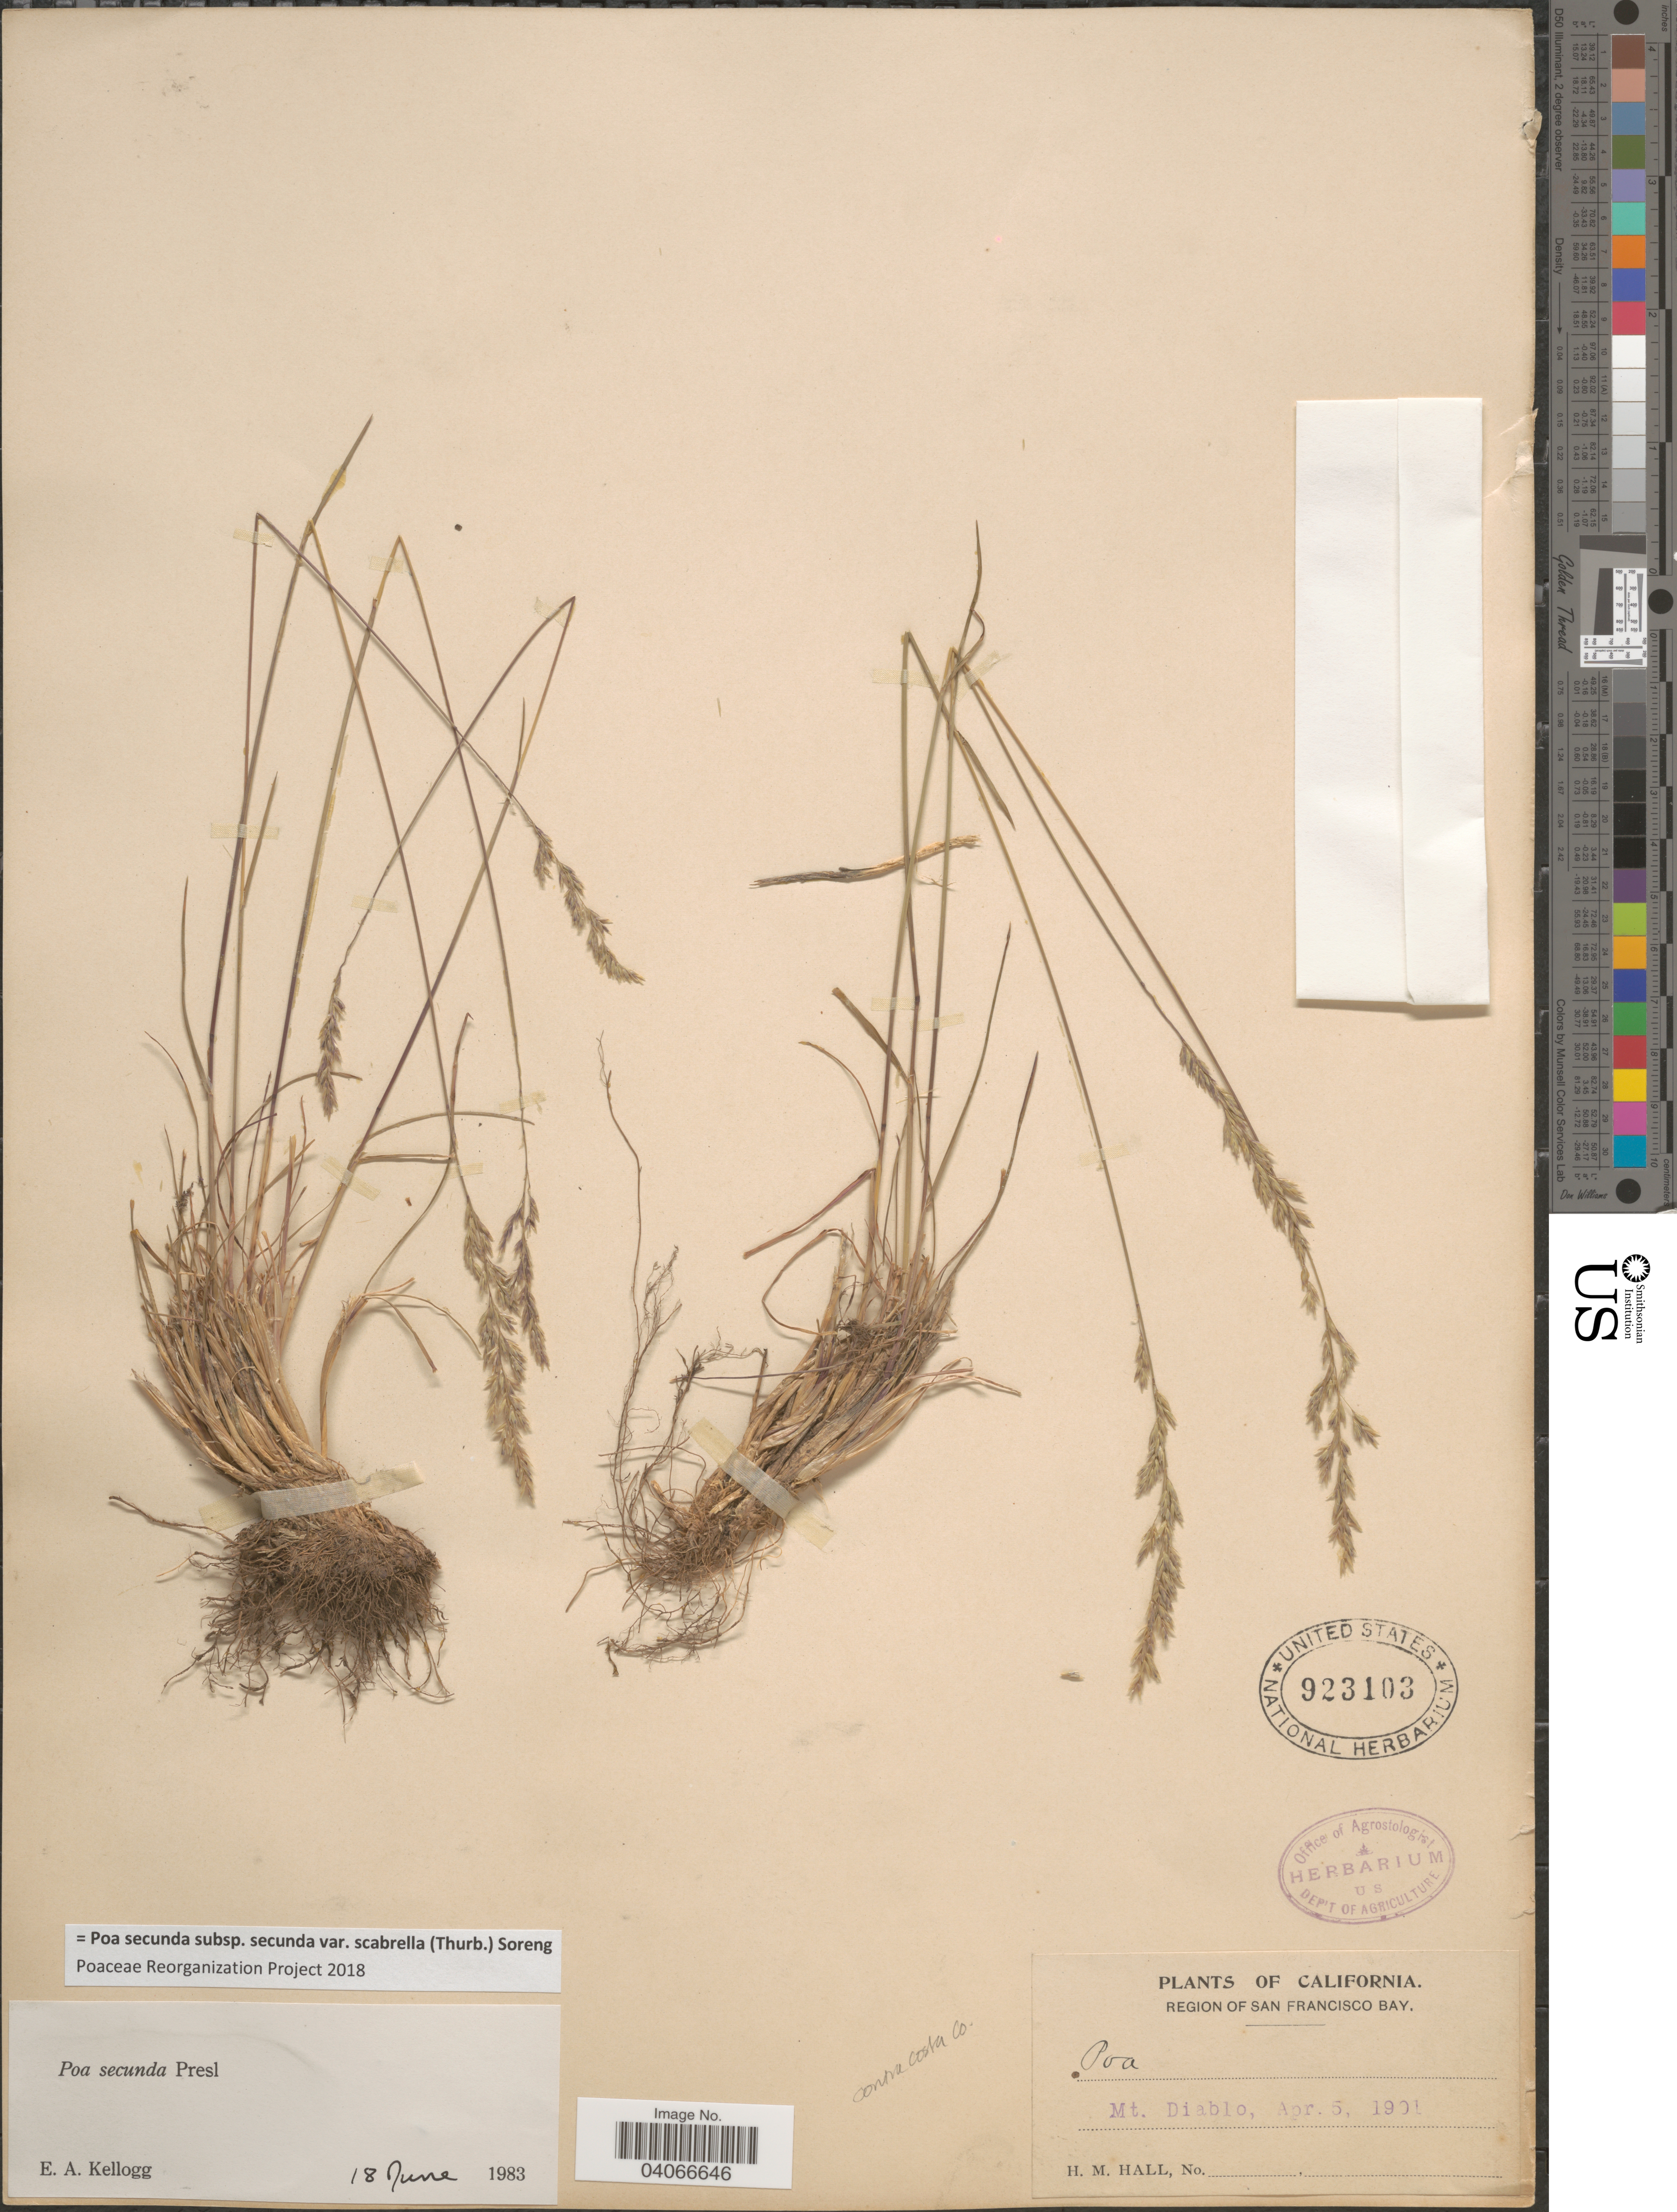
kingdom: Plantae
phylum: Tracheophyta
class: Liliopsida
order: Poales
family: Poaceae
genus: Poa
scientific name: Poa secunda subsp. secunda var. scabrella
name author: (Thurb.) Soreng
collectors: H. M. Hall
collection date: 1901-04-05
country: United States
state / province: California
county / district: San Francisco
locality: Region of San Francisco Bay. Mt. Diablo. Contra Costa Co.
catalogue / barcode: US 923103